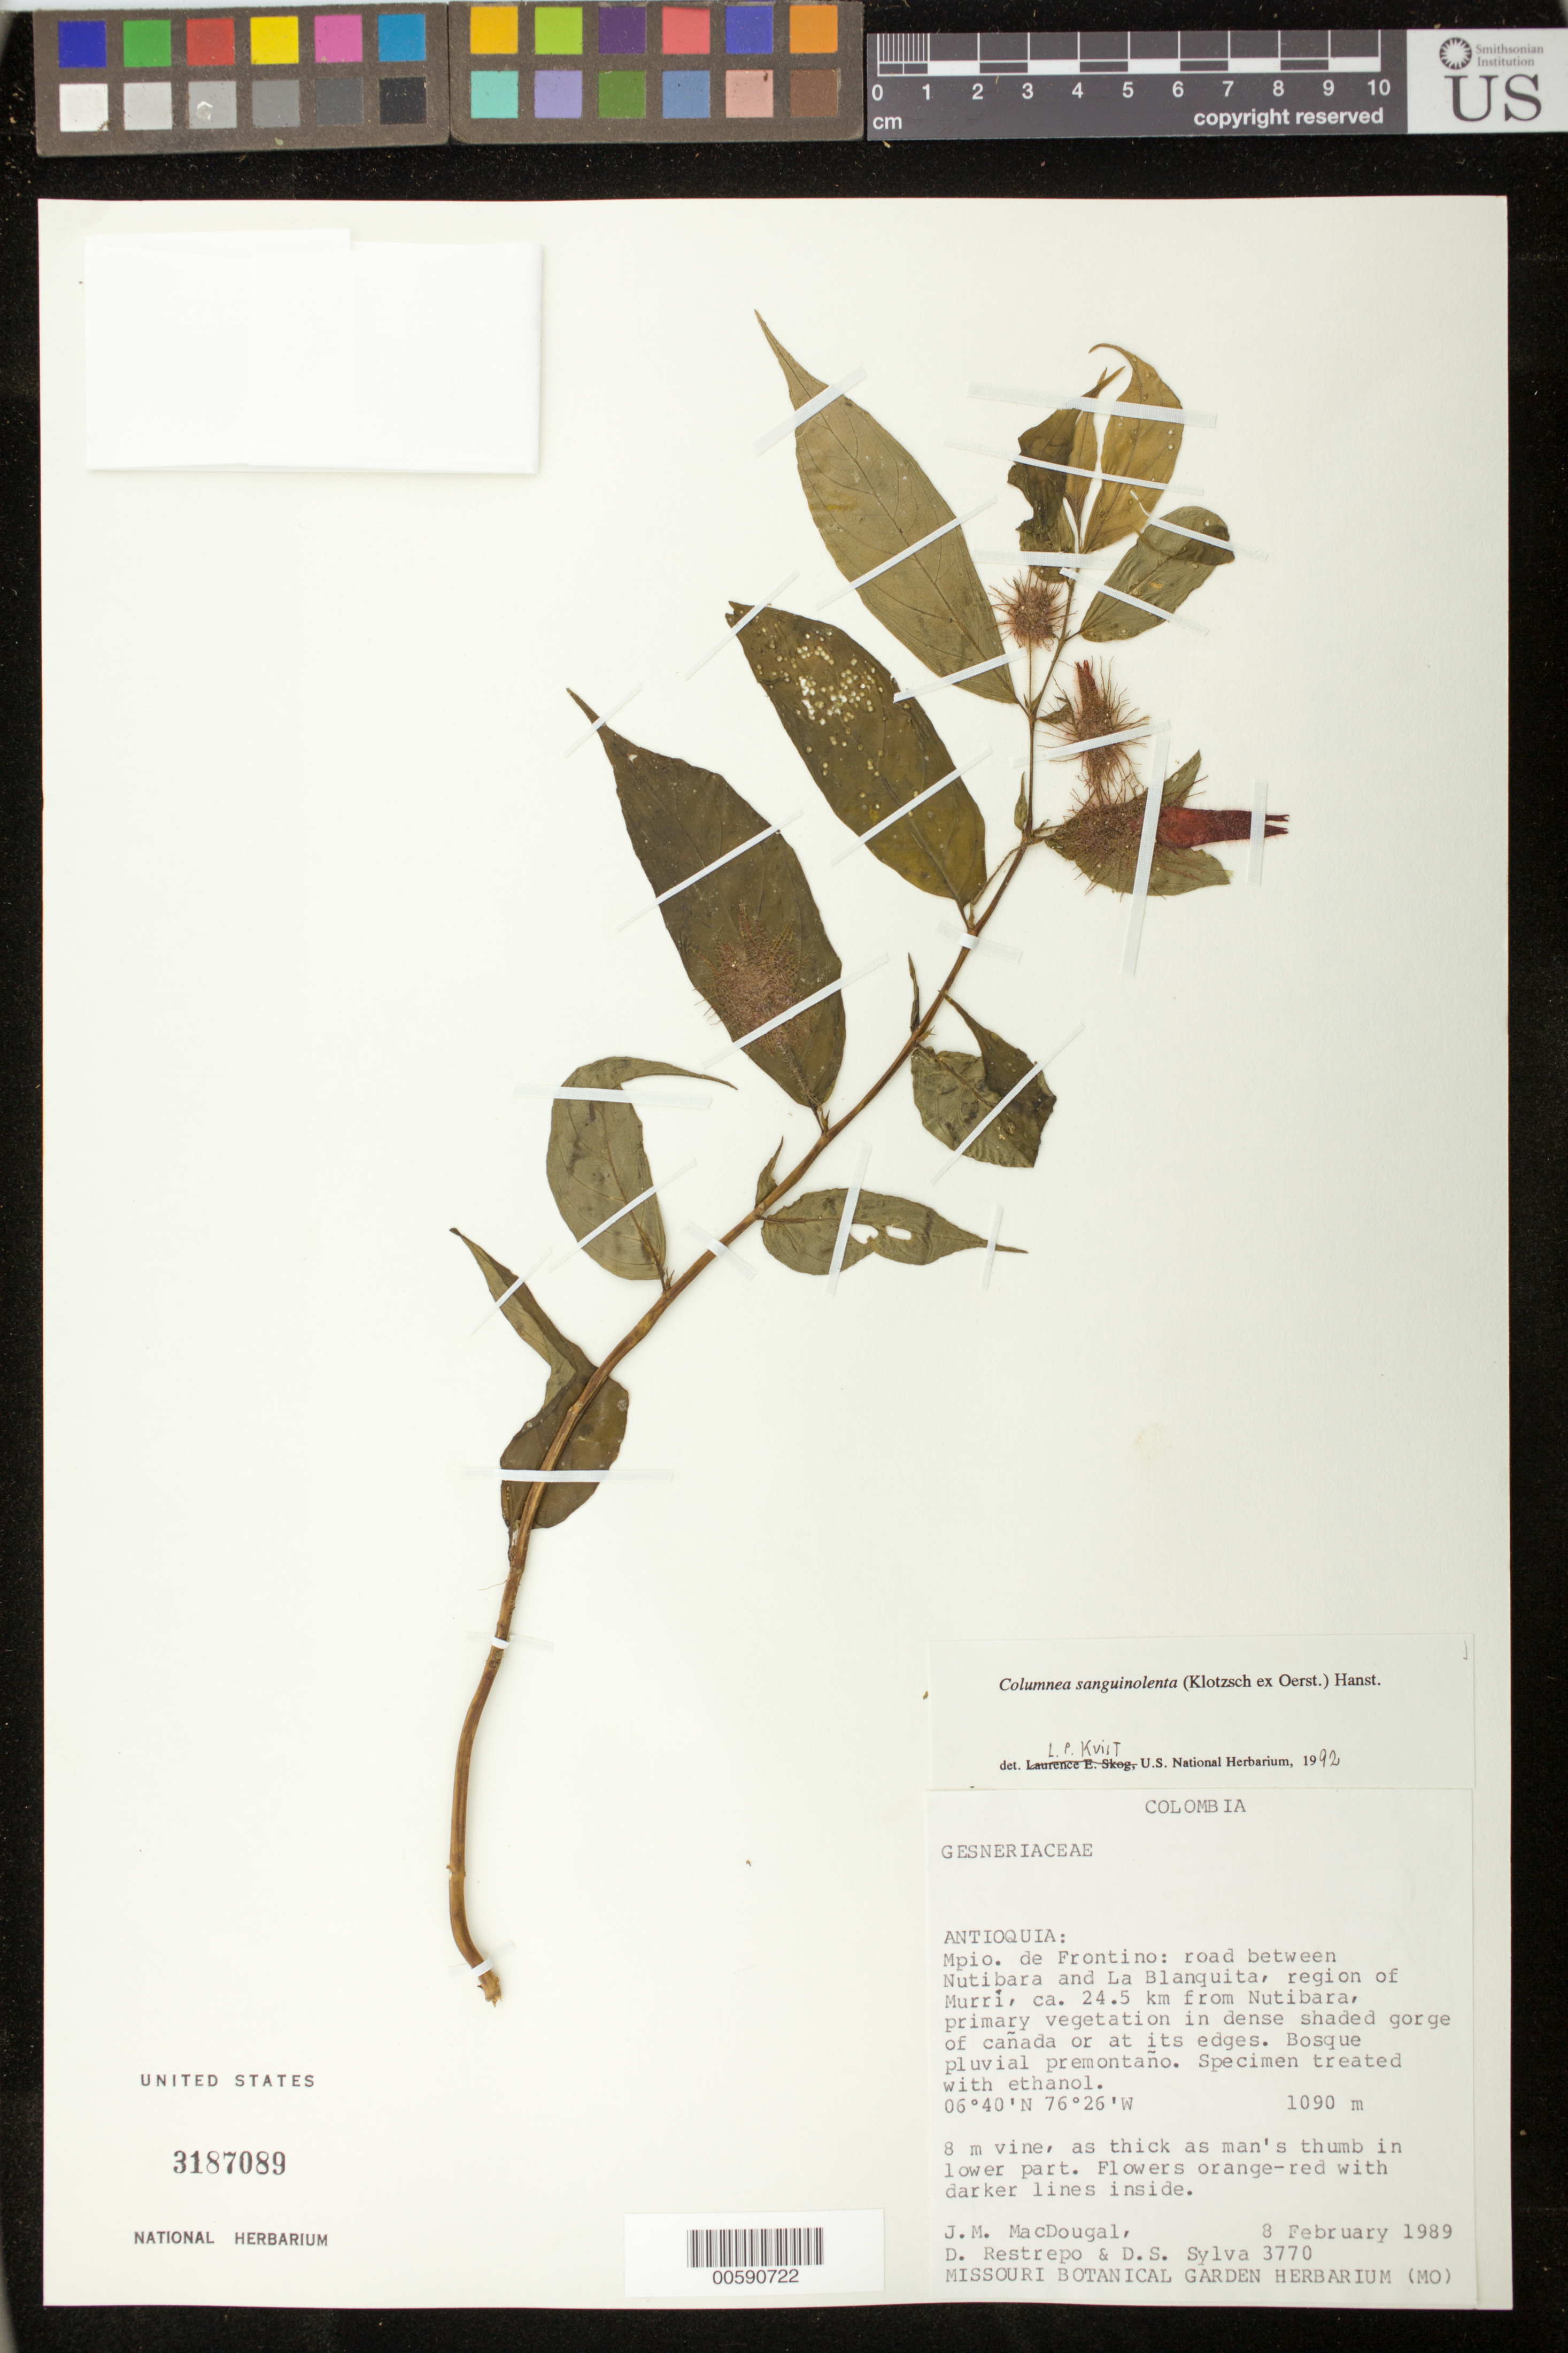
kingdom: Plantae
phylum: Tracheophyta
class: Magnoliopsida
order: Lamiales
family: Gesneriaceae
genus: Columnea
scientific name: Columnea sanguinolenta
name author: (Klotzsch ex Oerst.) Hanst.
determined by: Skog, Laurence E.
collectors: J. M. MacDougal, D. Restrepo & D. Sylva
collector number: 3770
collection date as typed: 08 Feb 1989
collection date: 1989-02-08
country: Colombia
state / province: Antioquia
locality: Mpio. de Frontino: road between Nutibara and La Blanquita, region of Murrí, ca. 24.5 km from Nutibara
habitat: Primary vegetation in dense shaded gorge of cañada or at its edges; bosque pluvial premontano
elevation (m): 1090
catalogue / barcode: US 3187089